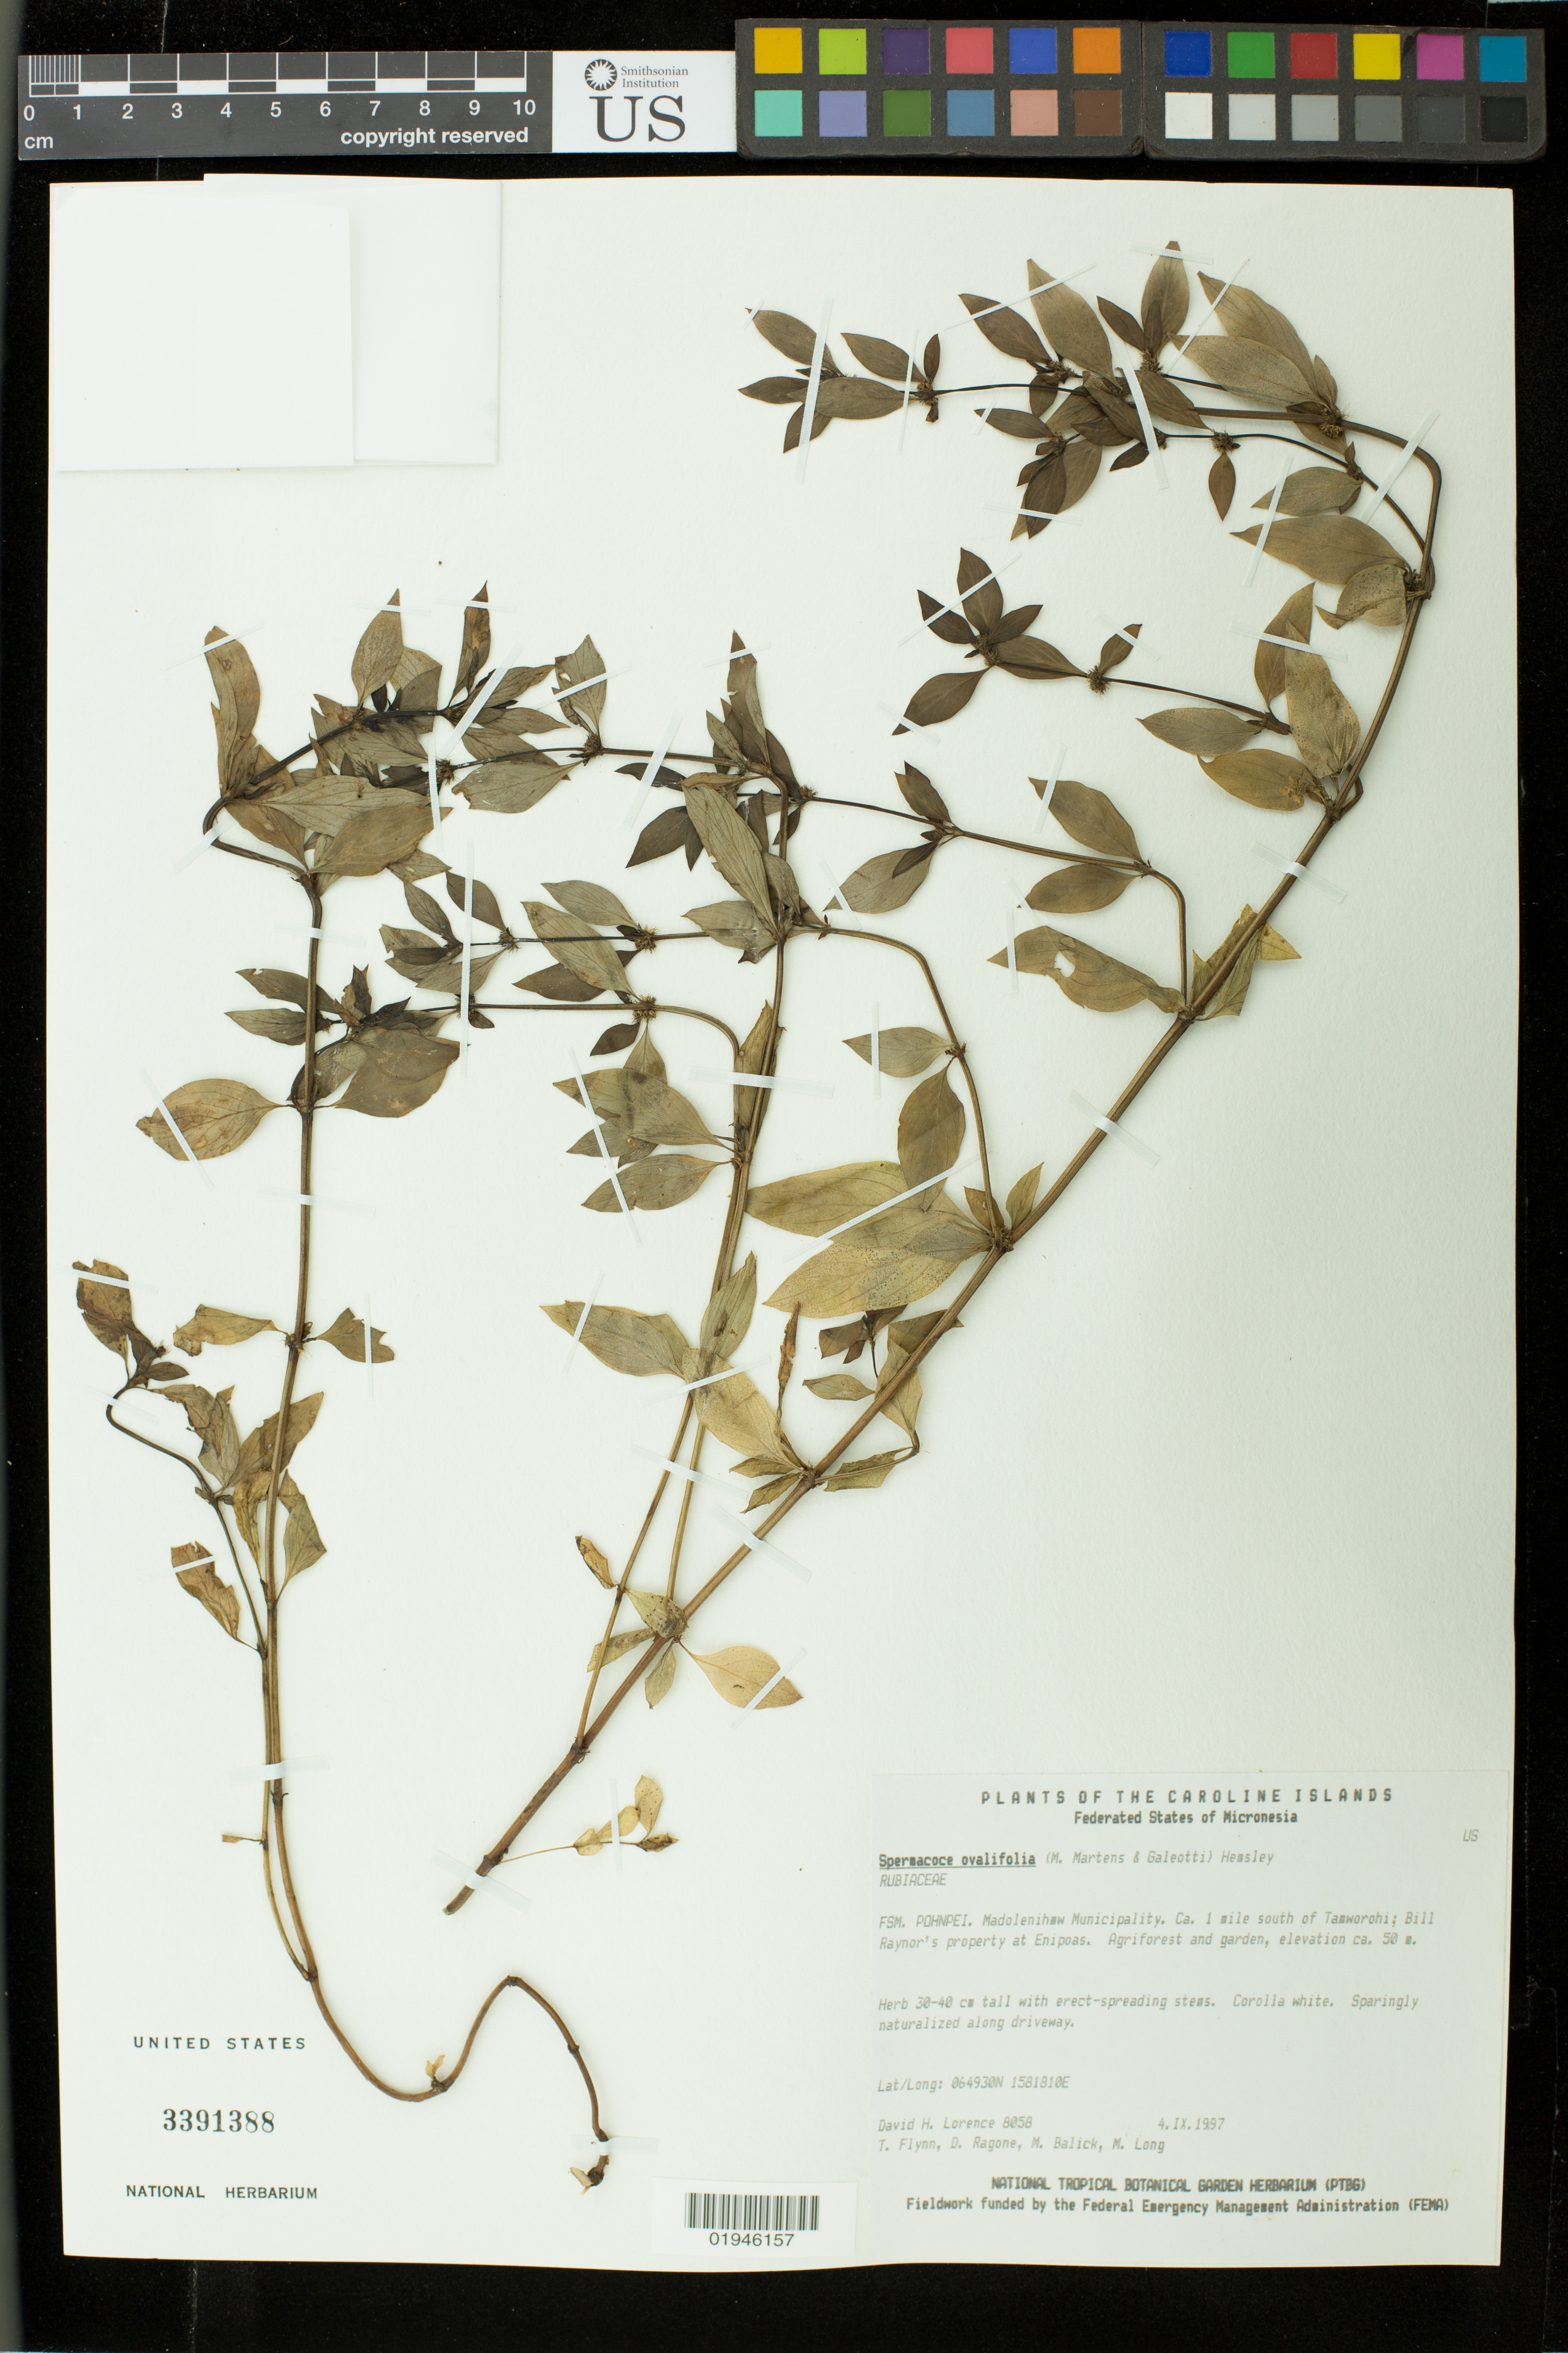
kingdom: Plantae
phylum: Tracheophyta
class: Magnoliopsida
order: Gentianales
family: Rubiaceae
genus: Spermacoce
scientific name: Spermacoce ovalifolia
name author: (M. Martens & Galeotti) Hemsl.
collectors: D. Lorence, T. W. Flynn, D. Ragone, M. Balick & M. Long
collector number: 8058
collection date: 1997-09-04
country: Micronesia, Federated States of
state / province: Pohnpei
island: Pohnpei [Ponape]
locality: Madolenihmw Municipality. Ca. 1 mile south of Tamworohi, Bill Raynor's property at Enipoas.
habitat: Agriforest and garden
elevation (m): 50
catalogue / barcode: US 3391388